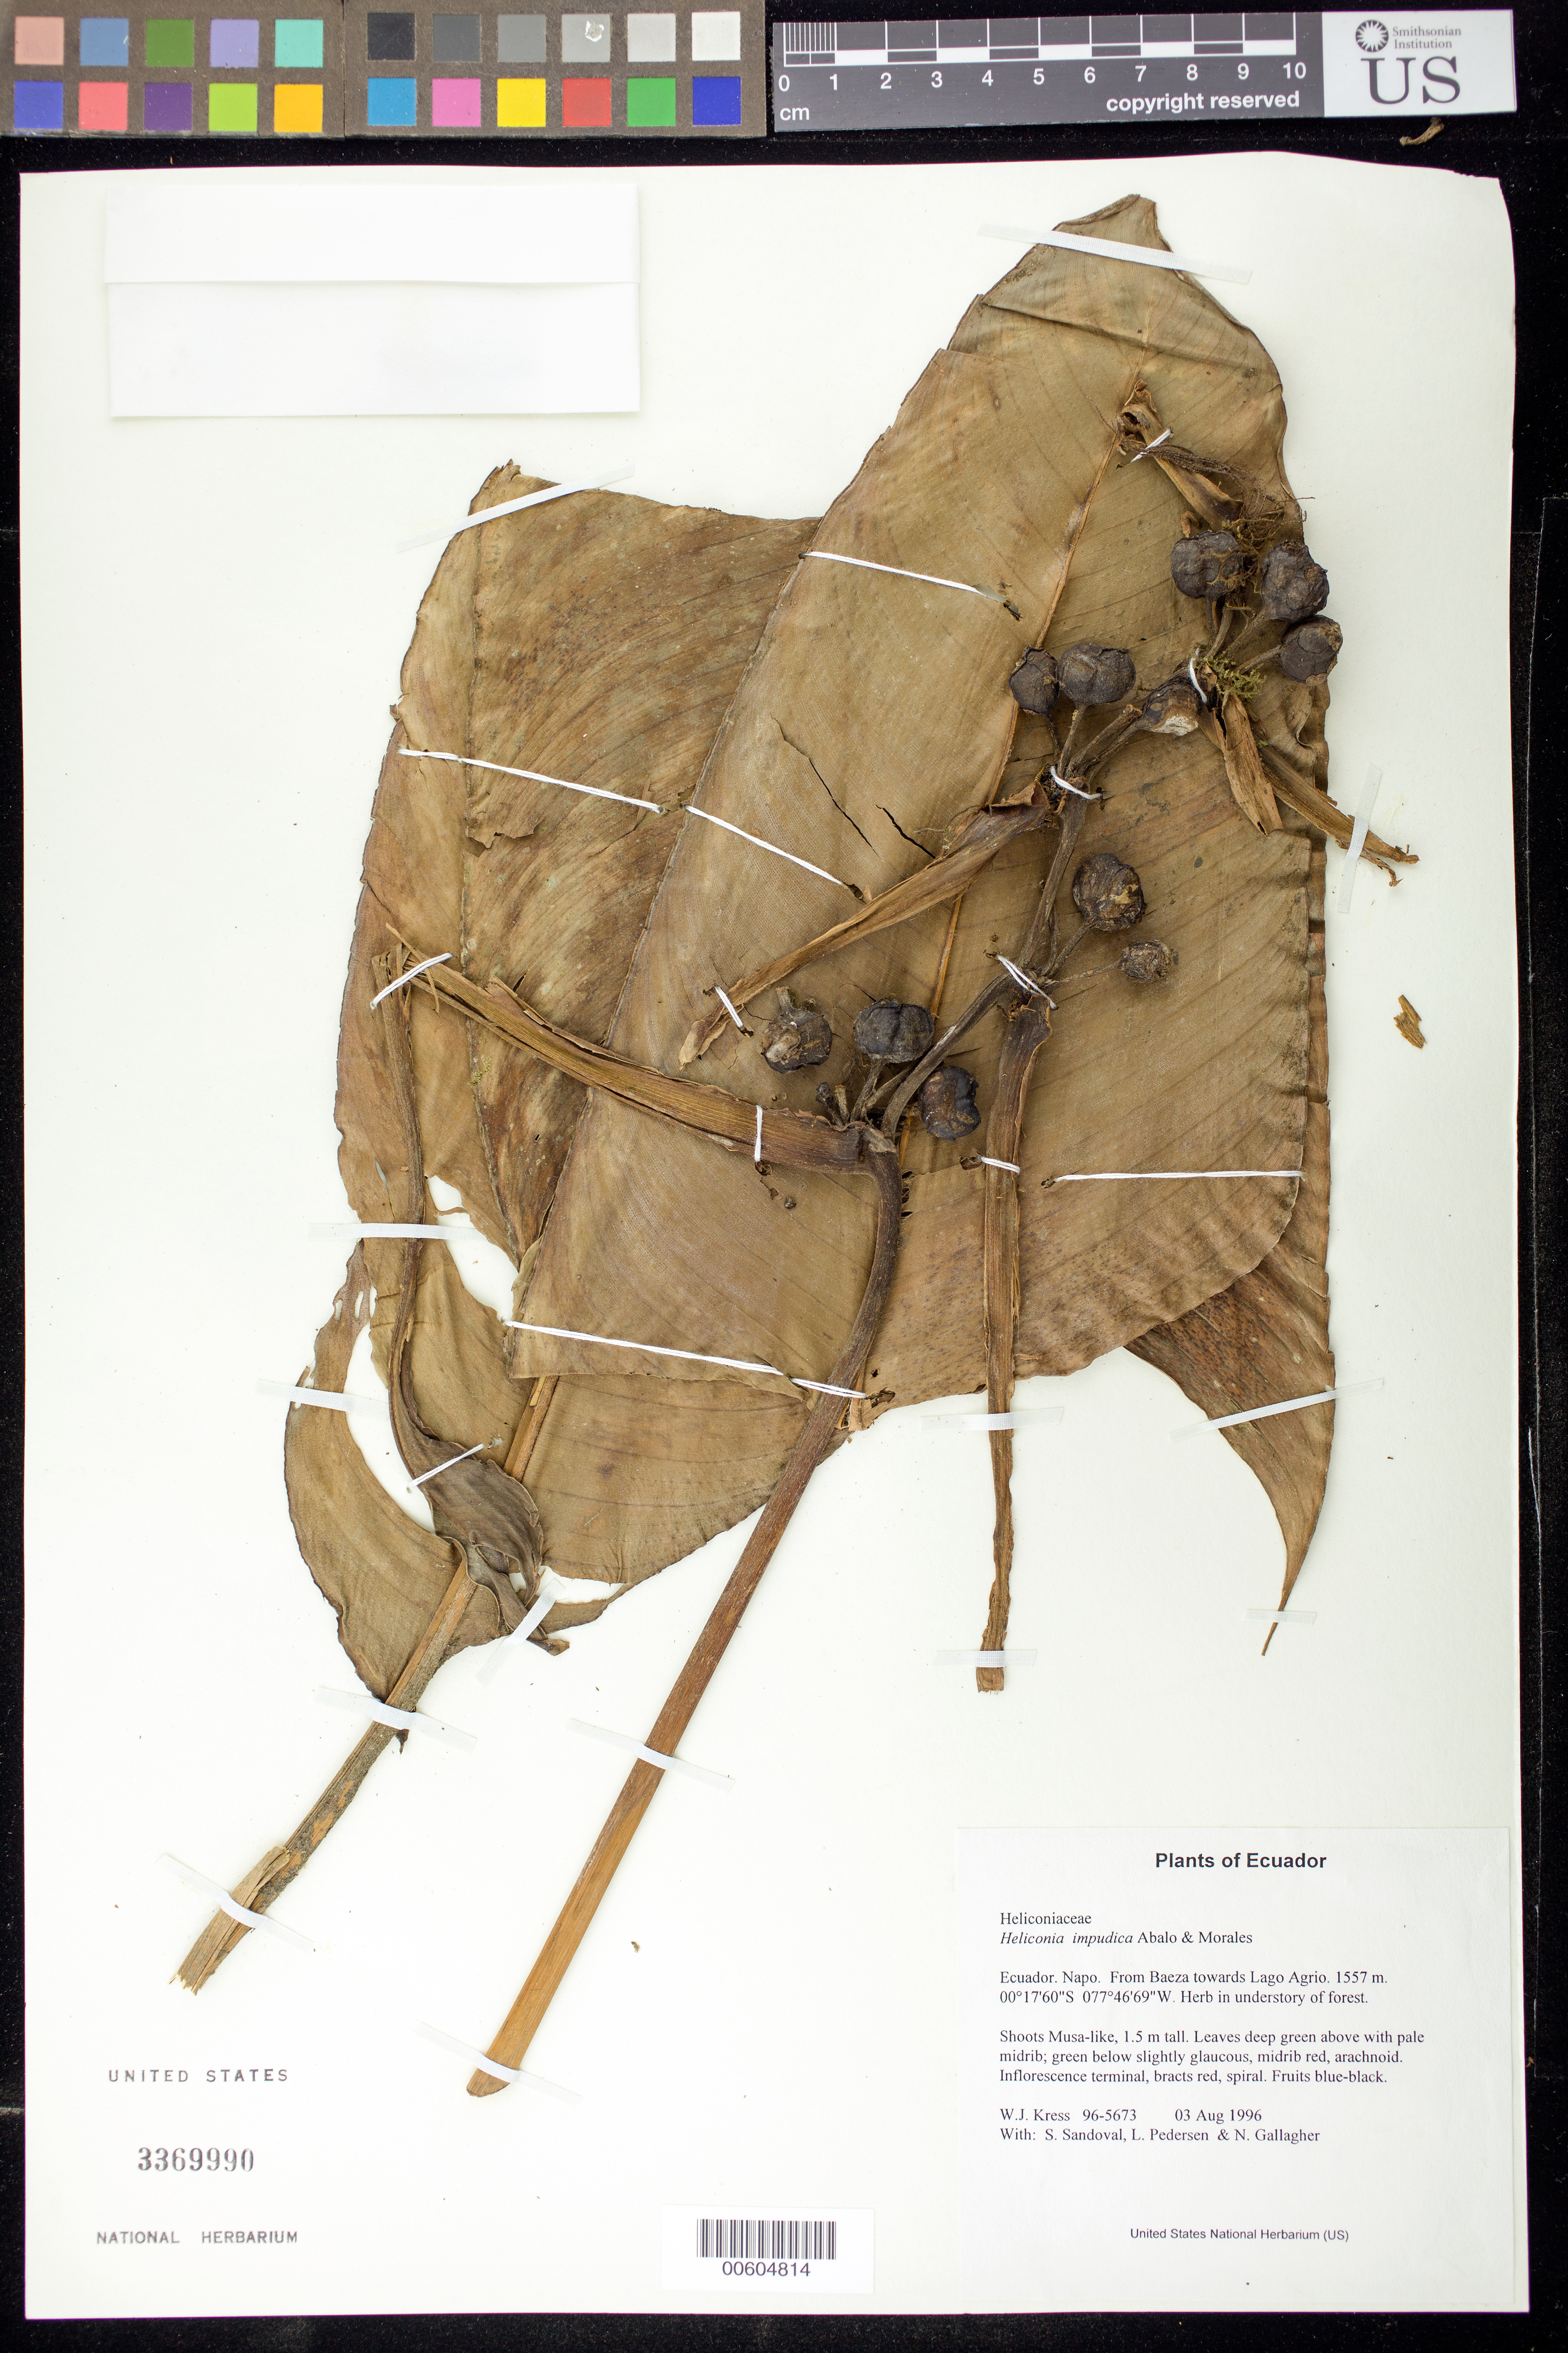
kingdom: Plantae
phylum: Tracheophyta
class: Liliopsida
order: Zingiberales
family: Heliconiaceae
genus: Heliconia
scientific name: Heliconia impudica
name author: Abalo & Morales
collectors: W. J. Kress, S. Sandoval, L. Pedersen & N. L. Gallagher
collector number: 96-5673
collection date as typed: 03 Aug 1996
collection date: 1996-08-03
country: Ecuador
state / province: Napo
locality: From Baeza towards Lago Agrio.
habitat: Herb in understory of forest.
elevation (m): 1557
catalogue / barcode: US 3369990